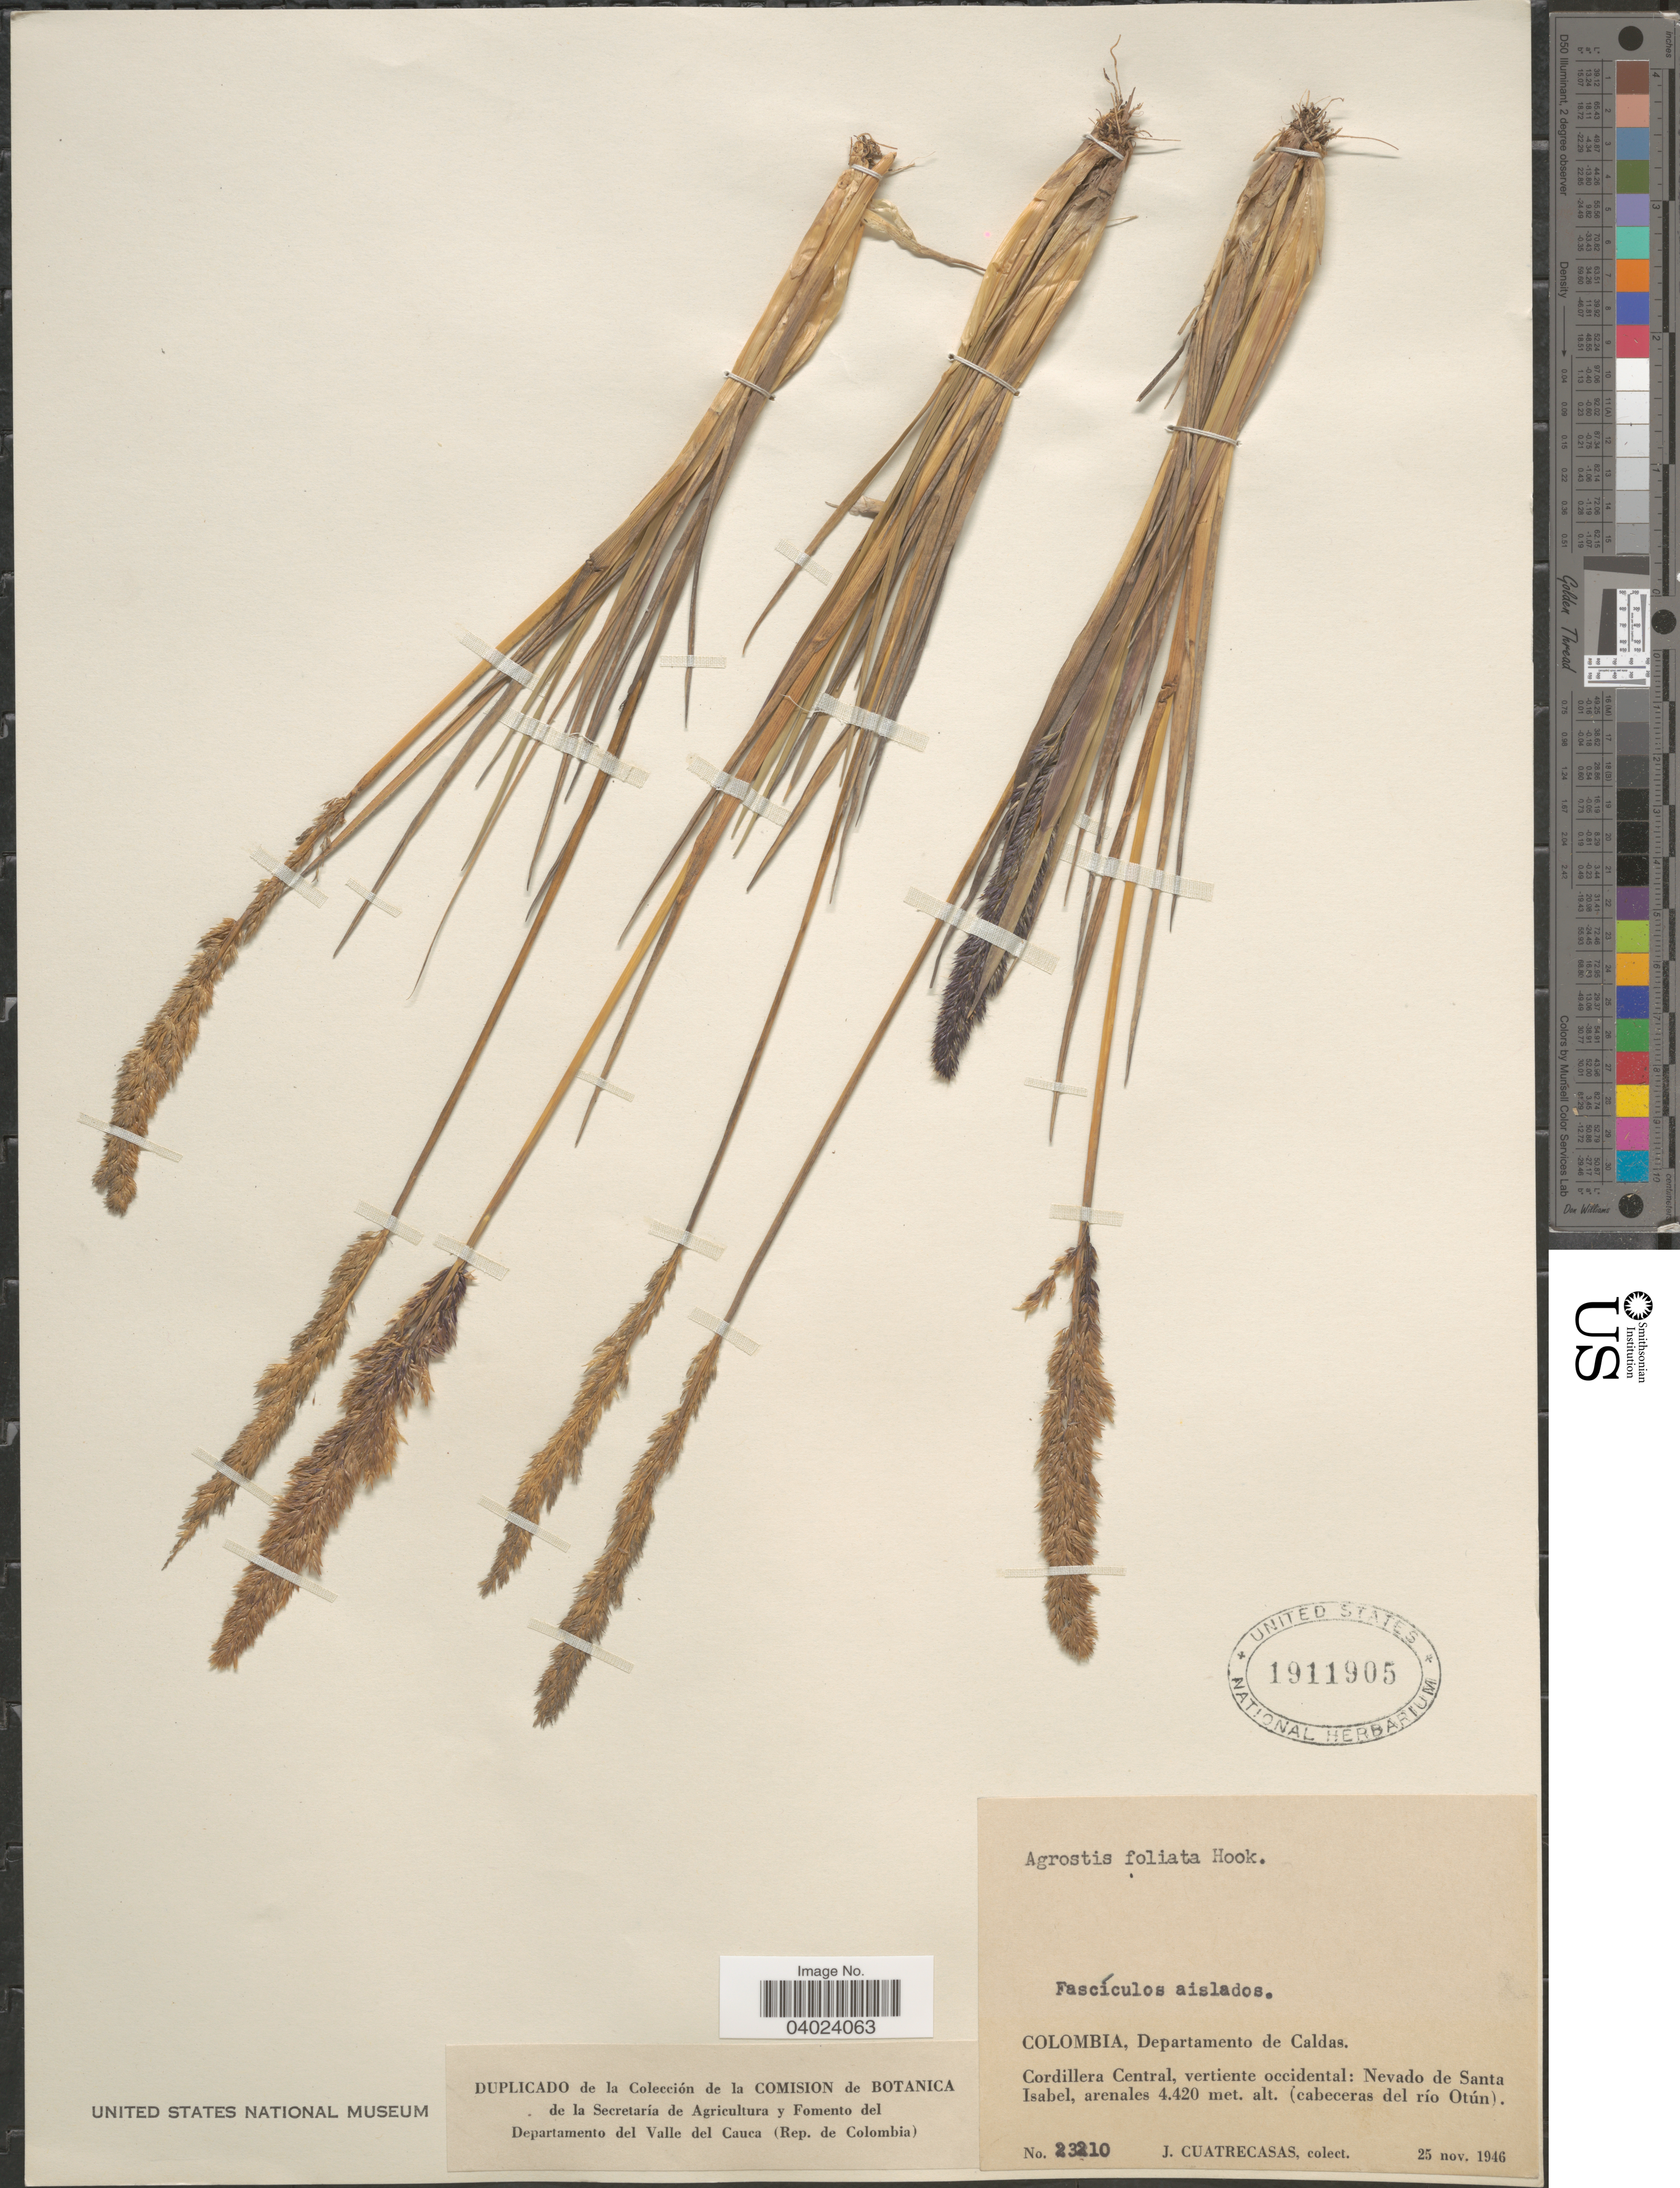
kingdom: Plantae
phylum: Tracheophyta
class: Liliopsida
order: Poales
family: Poaceae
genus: Agrostis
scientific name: Agrostis foliata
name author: Hook. f.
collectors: J. Cuatrecasas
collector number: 23210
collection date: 1946-11-25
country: Colombia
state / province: Caldas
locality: Departamento de Caldas. Cordillera Central, vertiente occidental: Nevado de Santa Isabel (cabeceras del río Otún).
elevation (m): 4420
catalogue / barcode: US 1911905